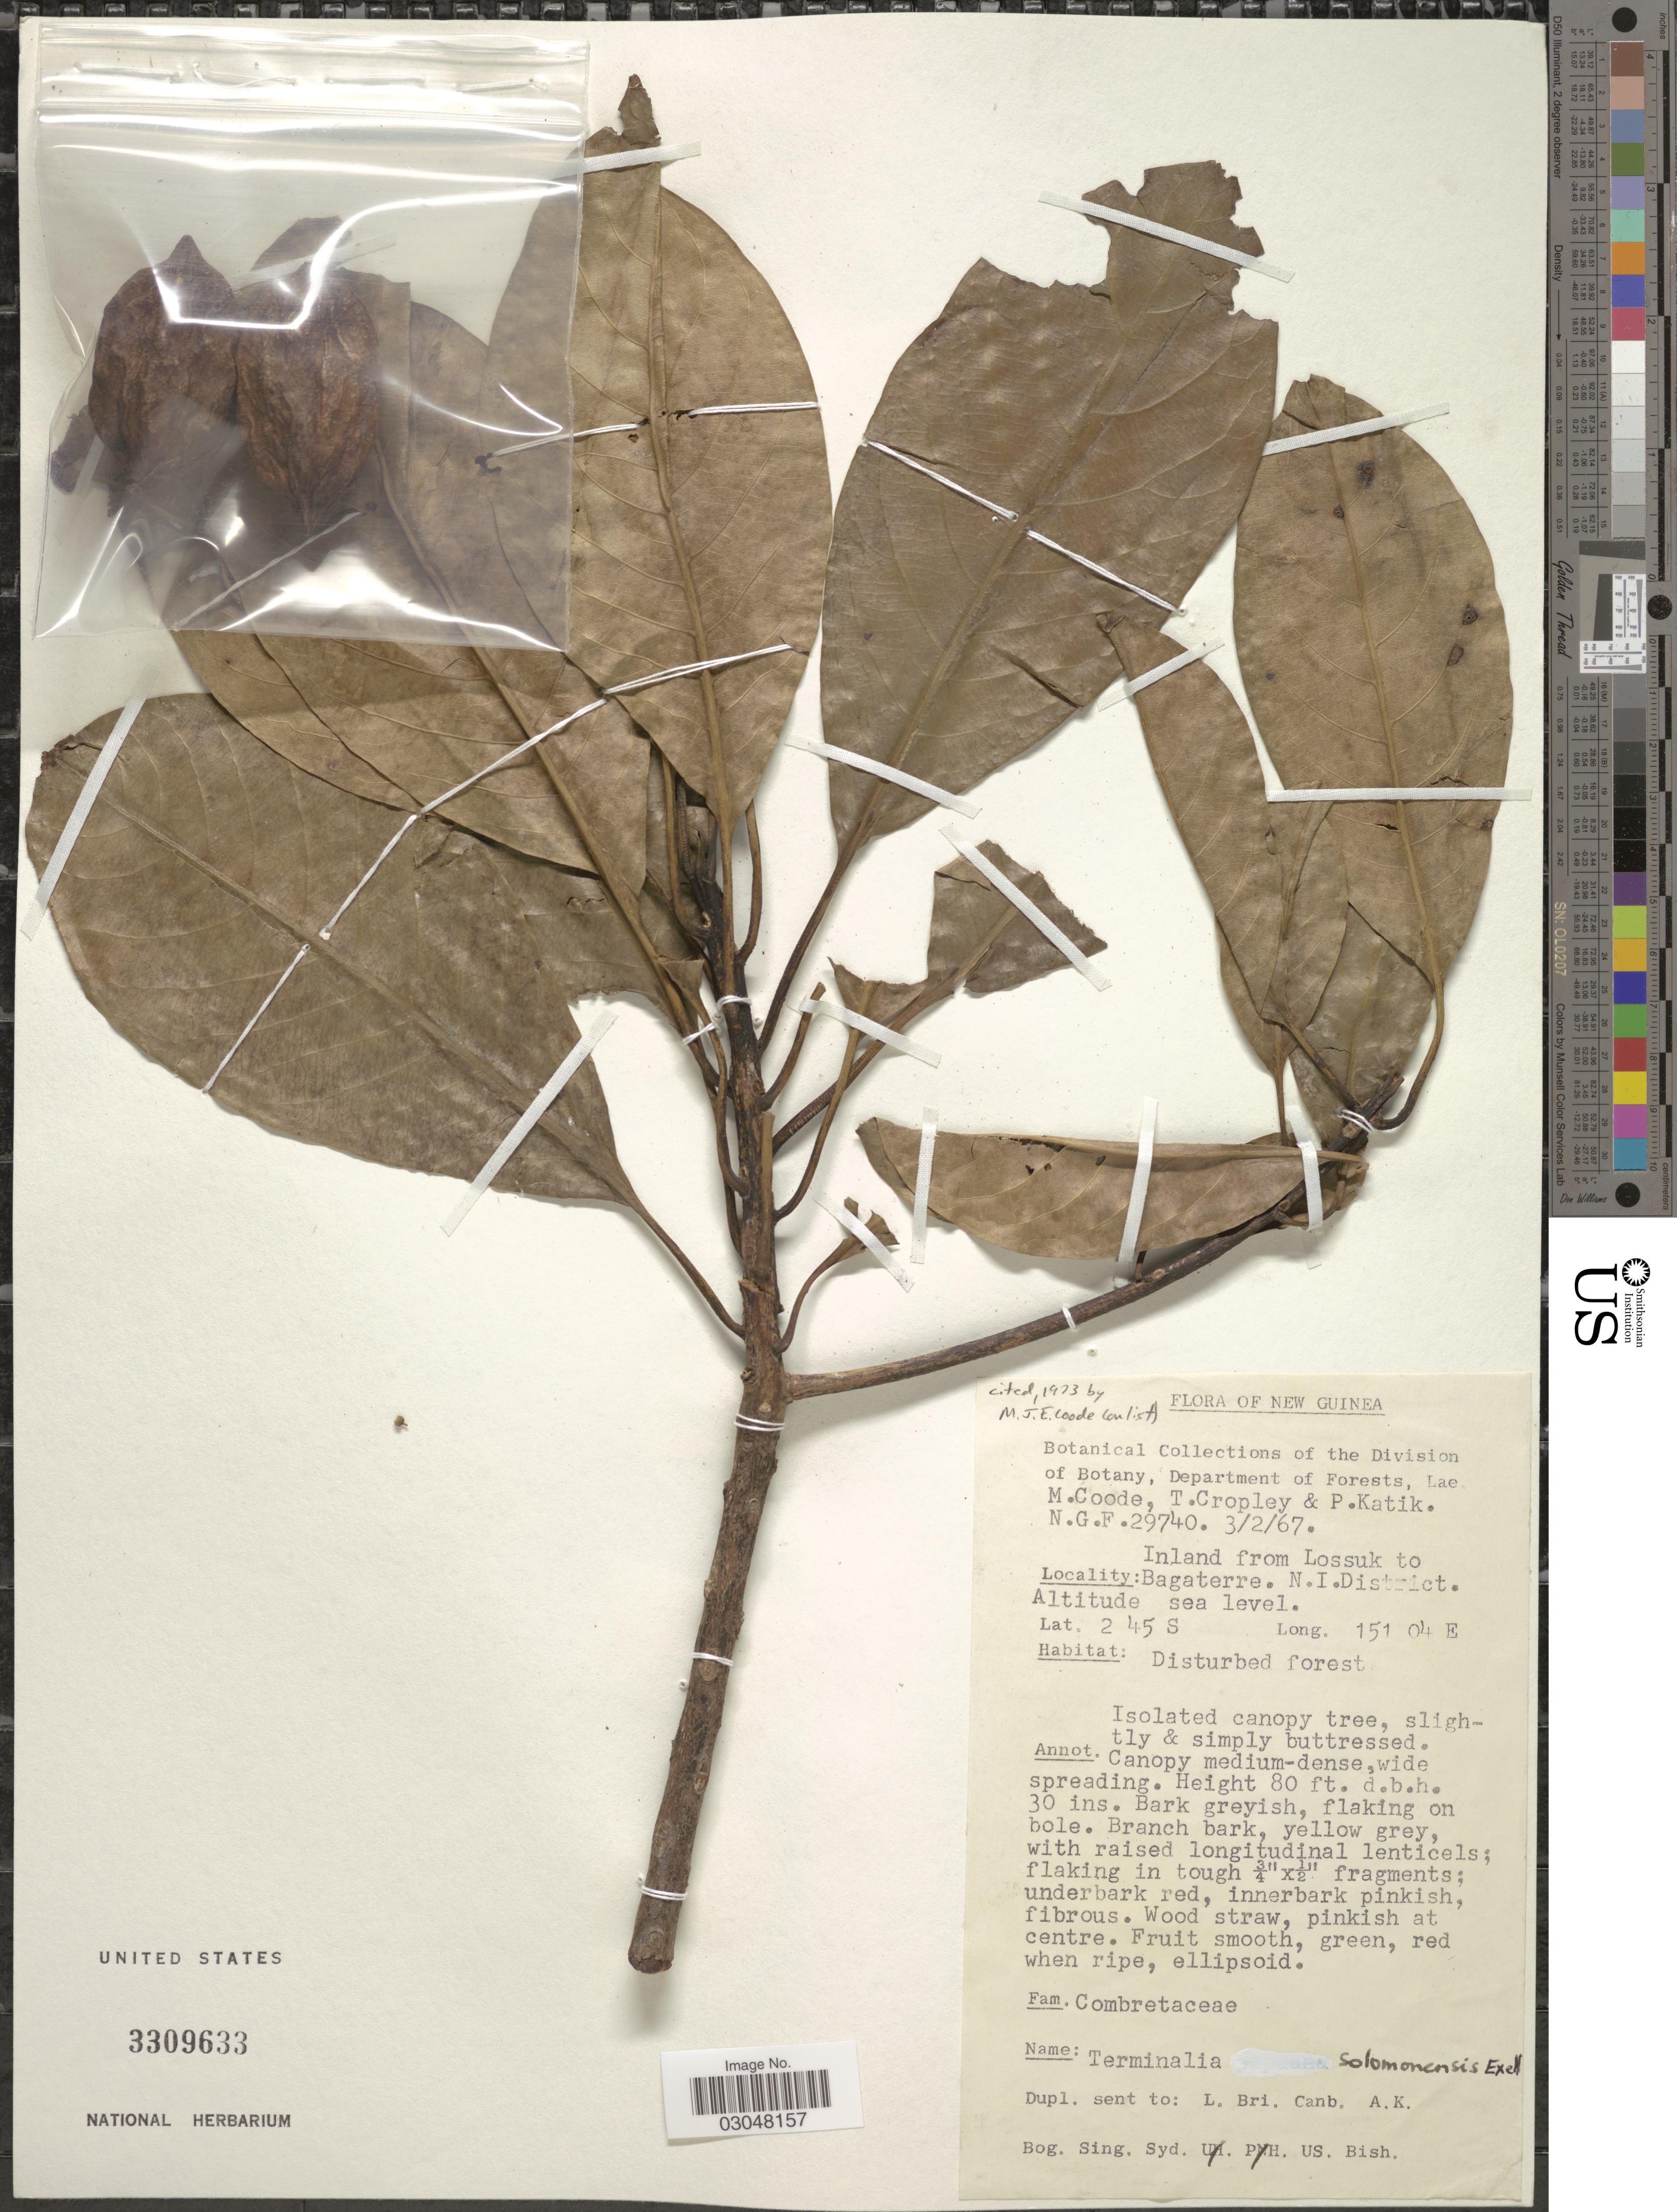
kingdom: Plantae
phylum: Tracheophyta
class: Magnoliopsida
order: Myrtales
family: Combretaceae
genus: Terminalia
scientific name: Terminalia solomonensis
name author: Exell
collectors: M. Coode, T. Cropley & P. Katik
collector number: N.G.F.29740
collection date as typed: Transcribed d/m/y: 3/2/67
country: Papua New Guinea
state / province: New Ireland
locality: New Guinea. Inland from Lossuk to Bagaterre. N.I. District.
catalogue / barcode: US 3309633